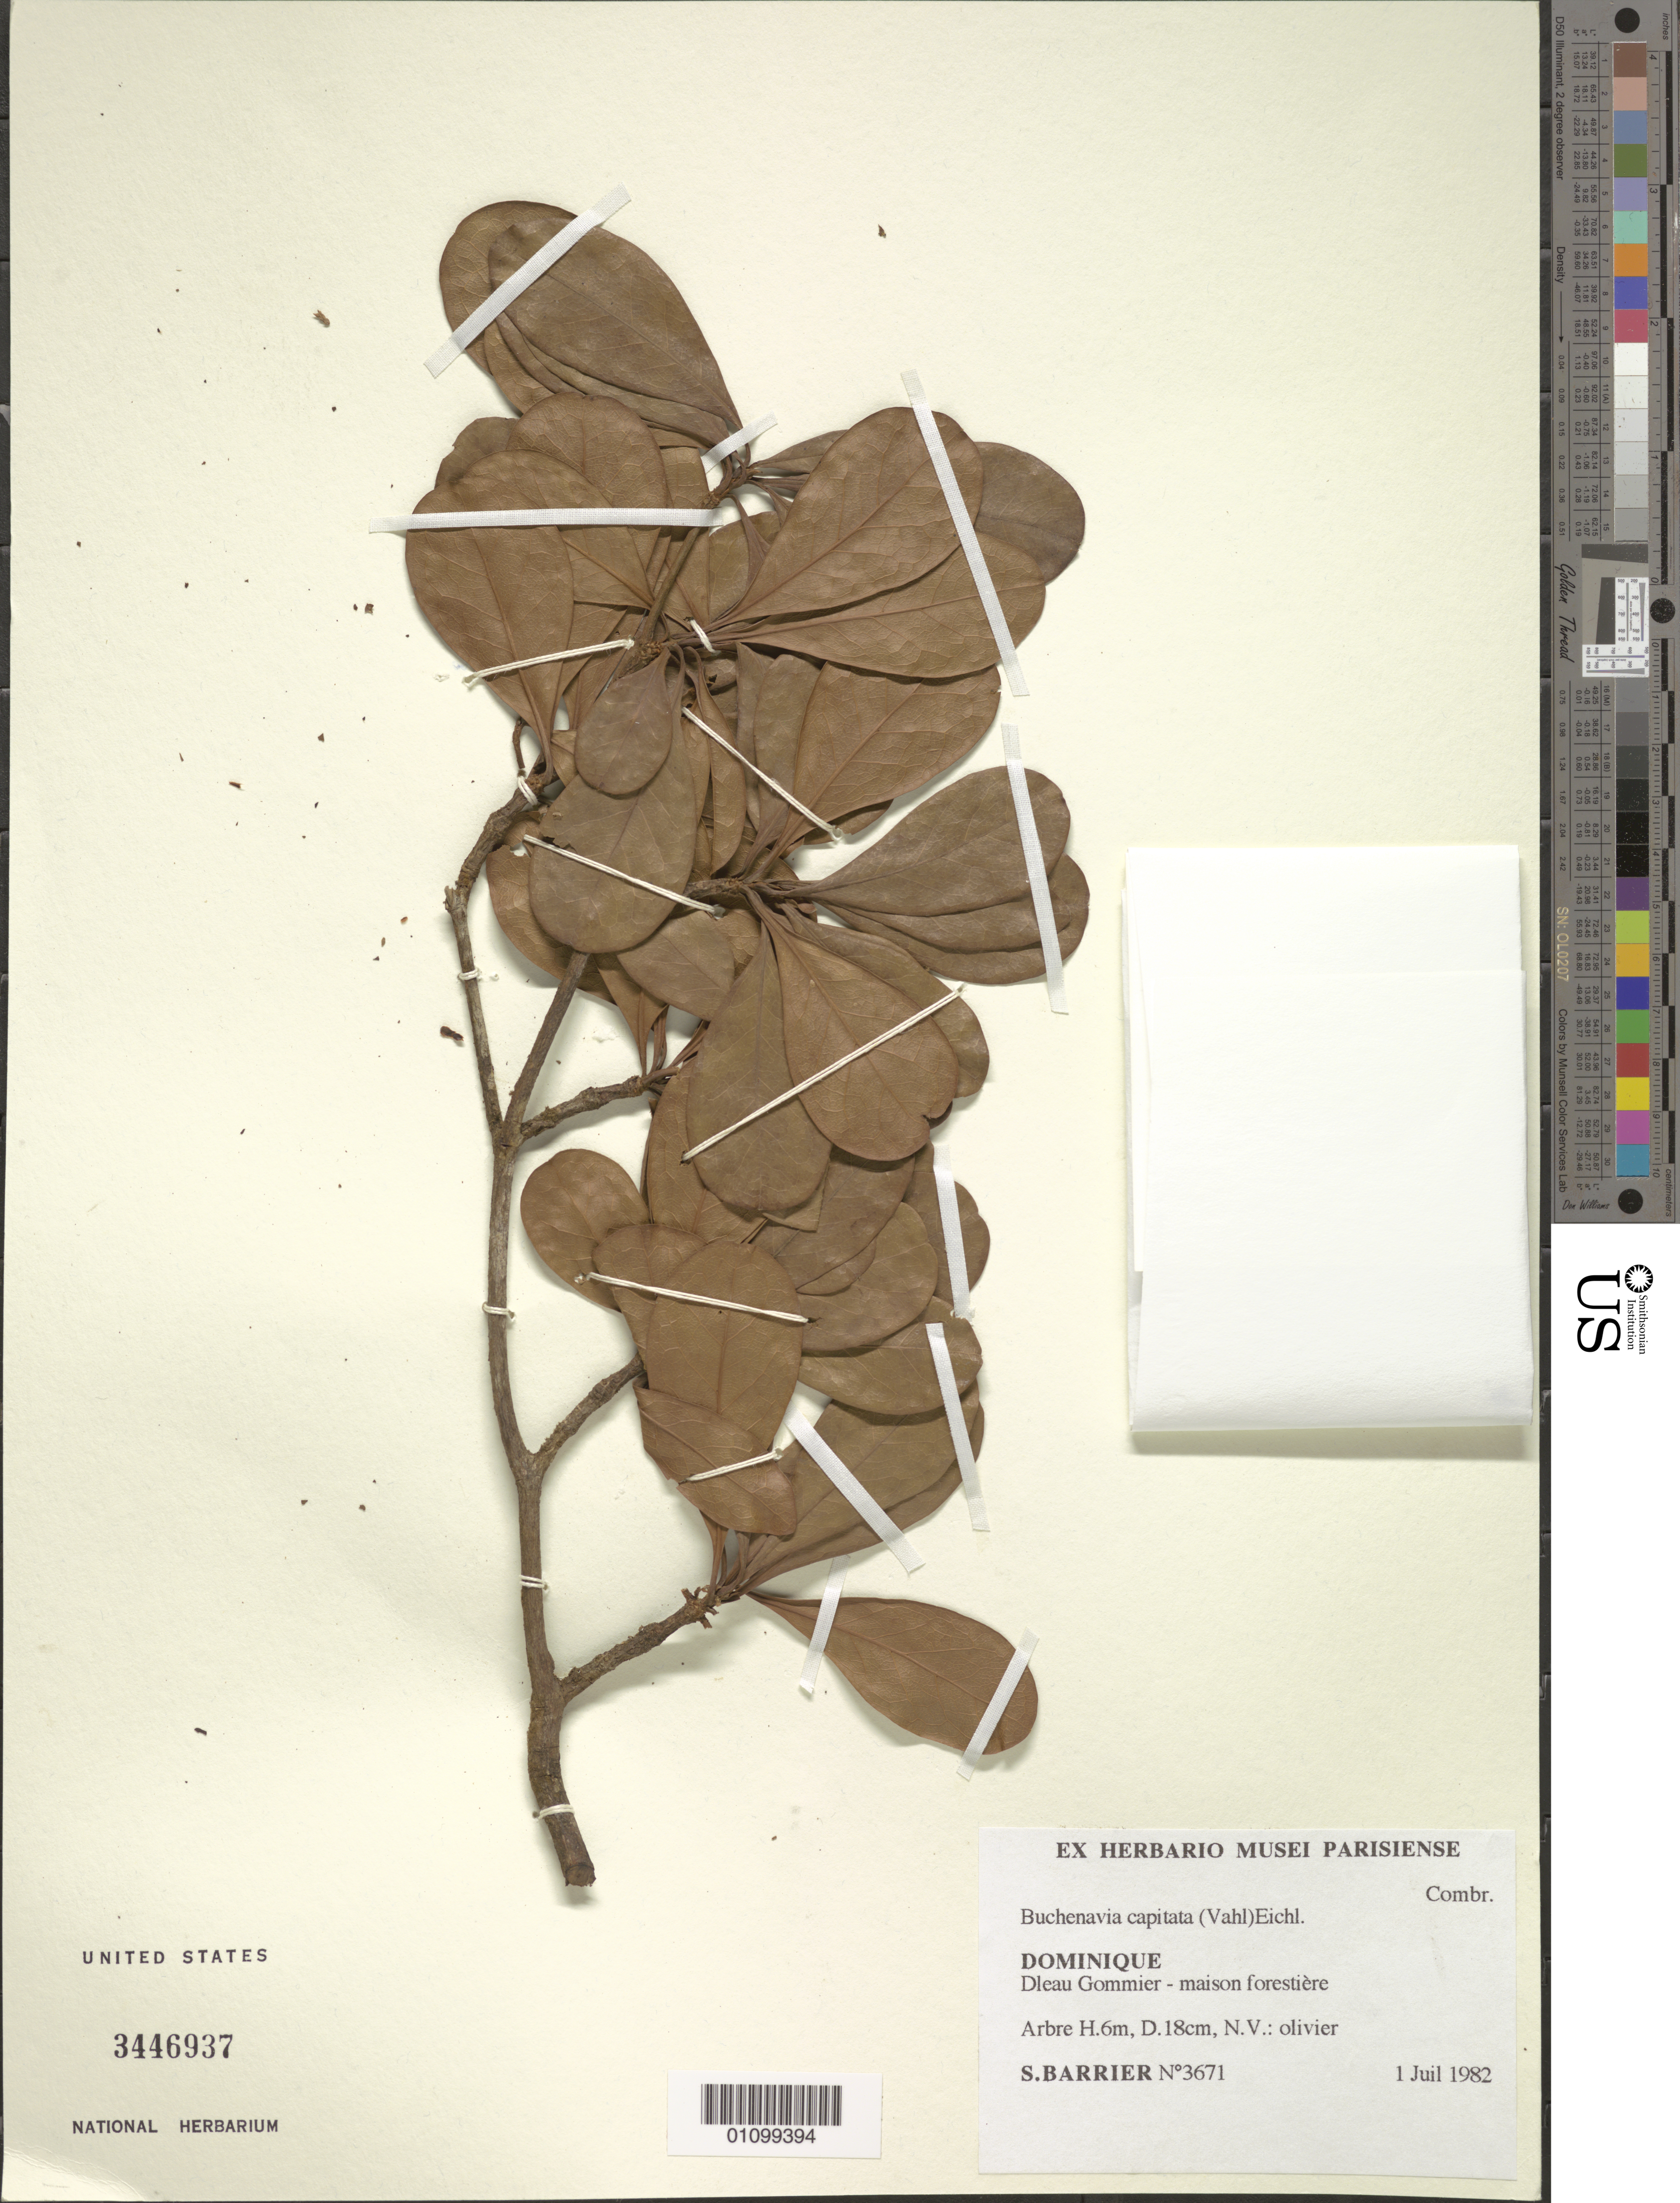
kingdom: Plantae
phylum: Tracheophyta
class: Magnoliopsida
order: Myrtales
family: Combretaceae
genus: Terminalia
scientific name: Terminalia tetraphylla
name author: (Aubl.) Gere & Boatwr.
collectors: S. Barrier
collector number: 3671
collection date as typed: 01 Jun 1982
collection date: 1982-06-01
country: Dominica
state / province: St. Andrew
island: Dominica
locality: Dleau Gommier - maison forestiere.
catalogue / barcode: US 3446937